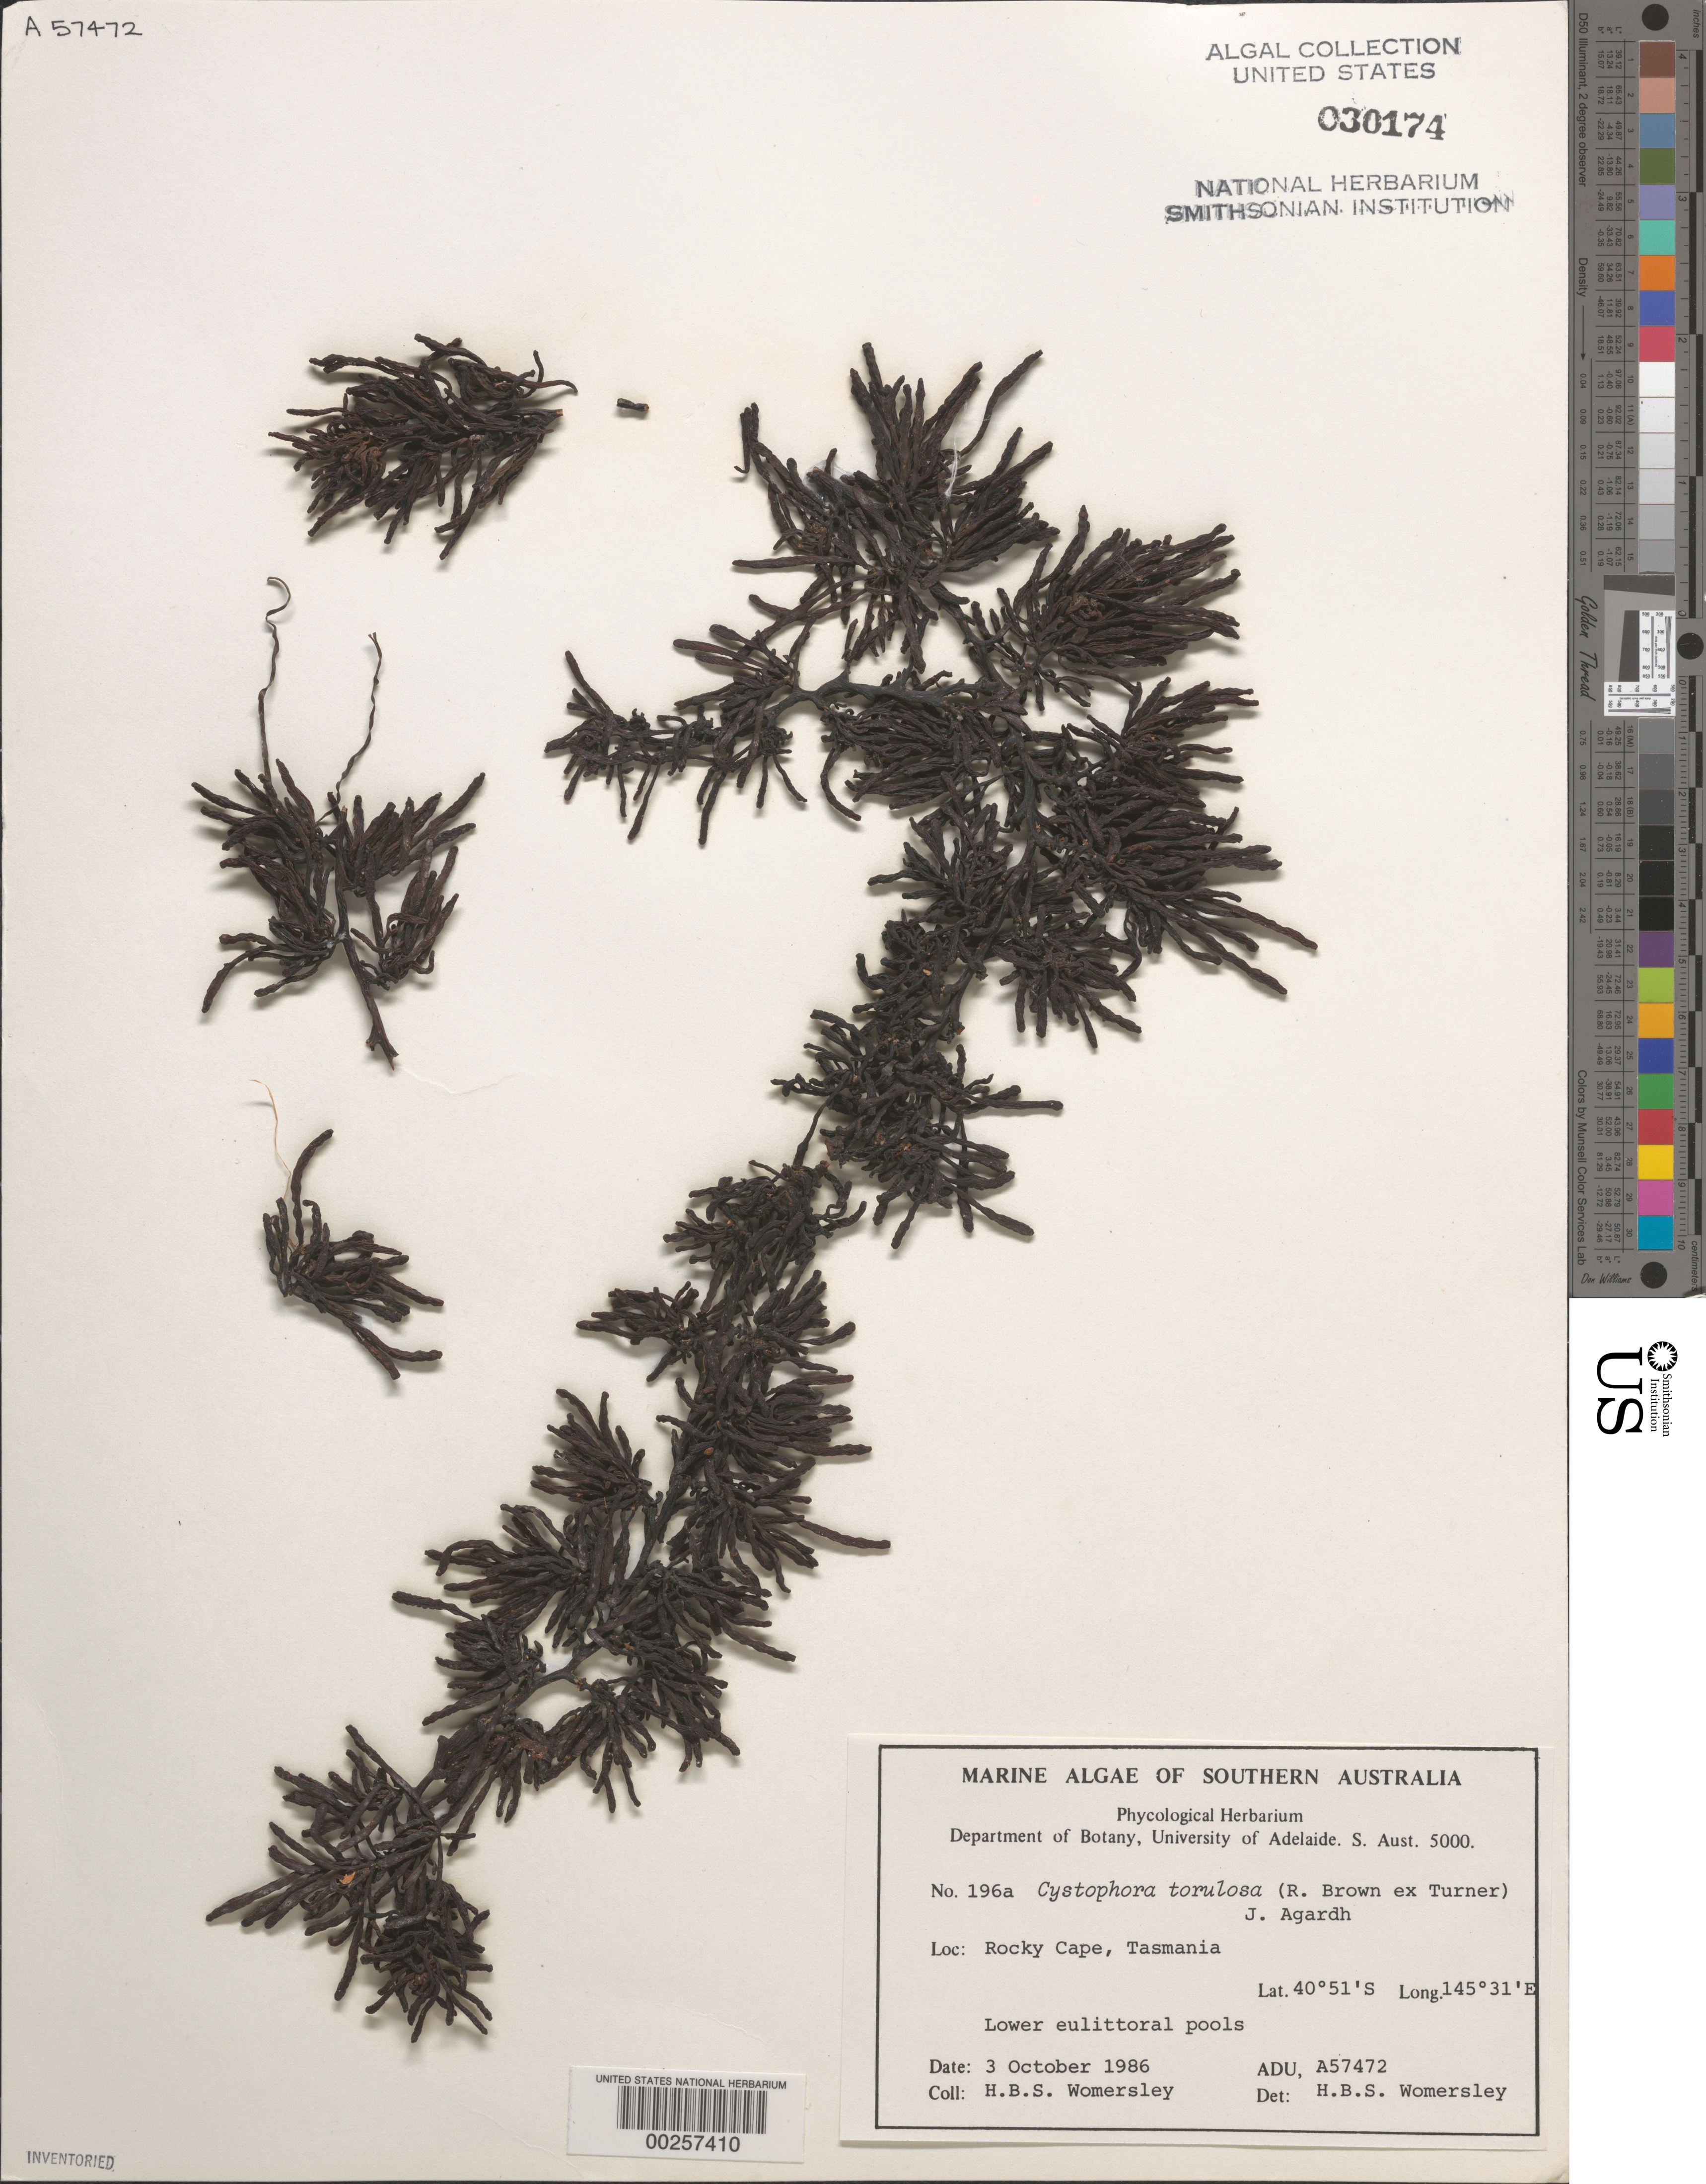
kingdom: Chromista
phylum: Ochrophyta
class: Phaeophyceae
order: Fucales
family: Sargassaceae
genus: Cystophora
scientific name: Cystophora torulosa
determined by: Womersley, H. B. S.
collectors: H. B. S. Womersley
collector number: ADU A57472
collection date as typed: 03 Oct 1986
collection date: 1986-10-03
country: Australia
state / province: Tasmania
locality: Rocky Cape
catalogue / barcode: US 30174